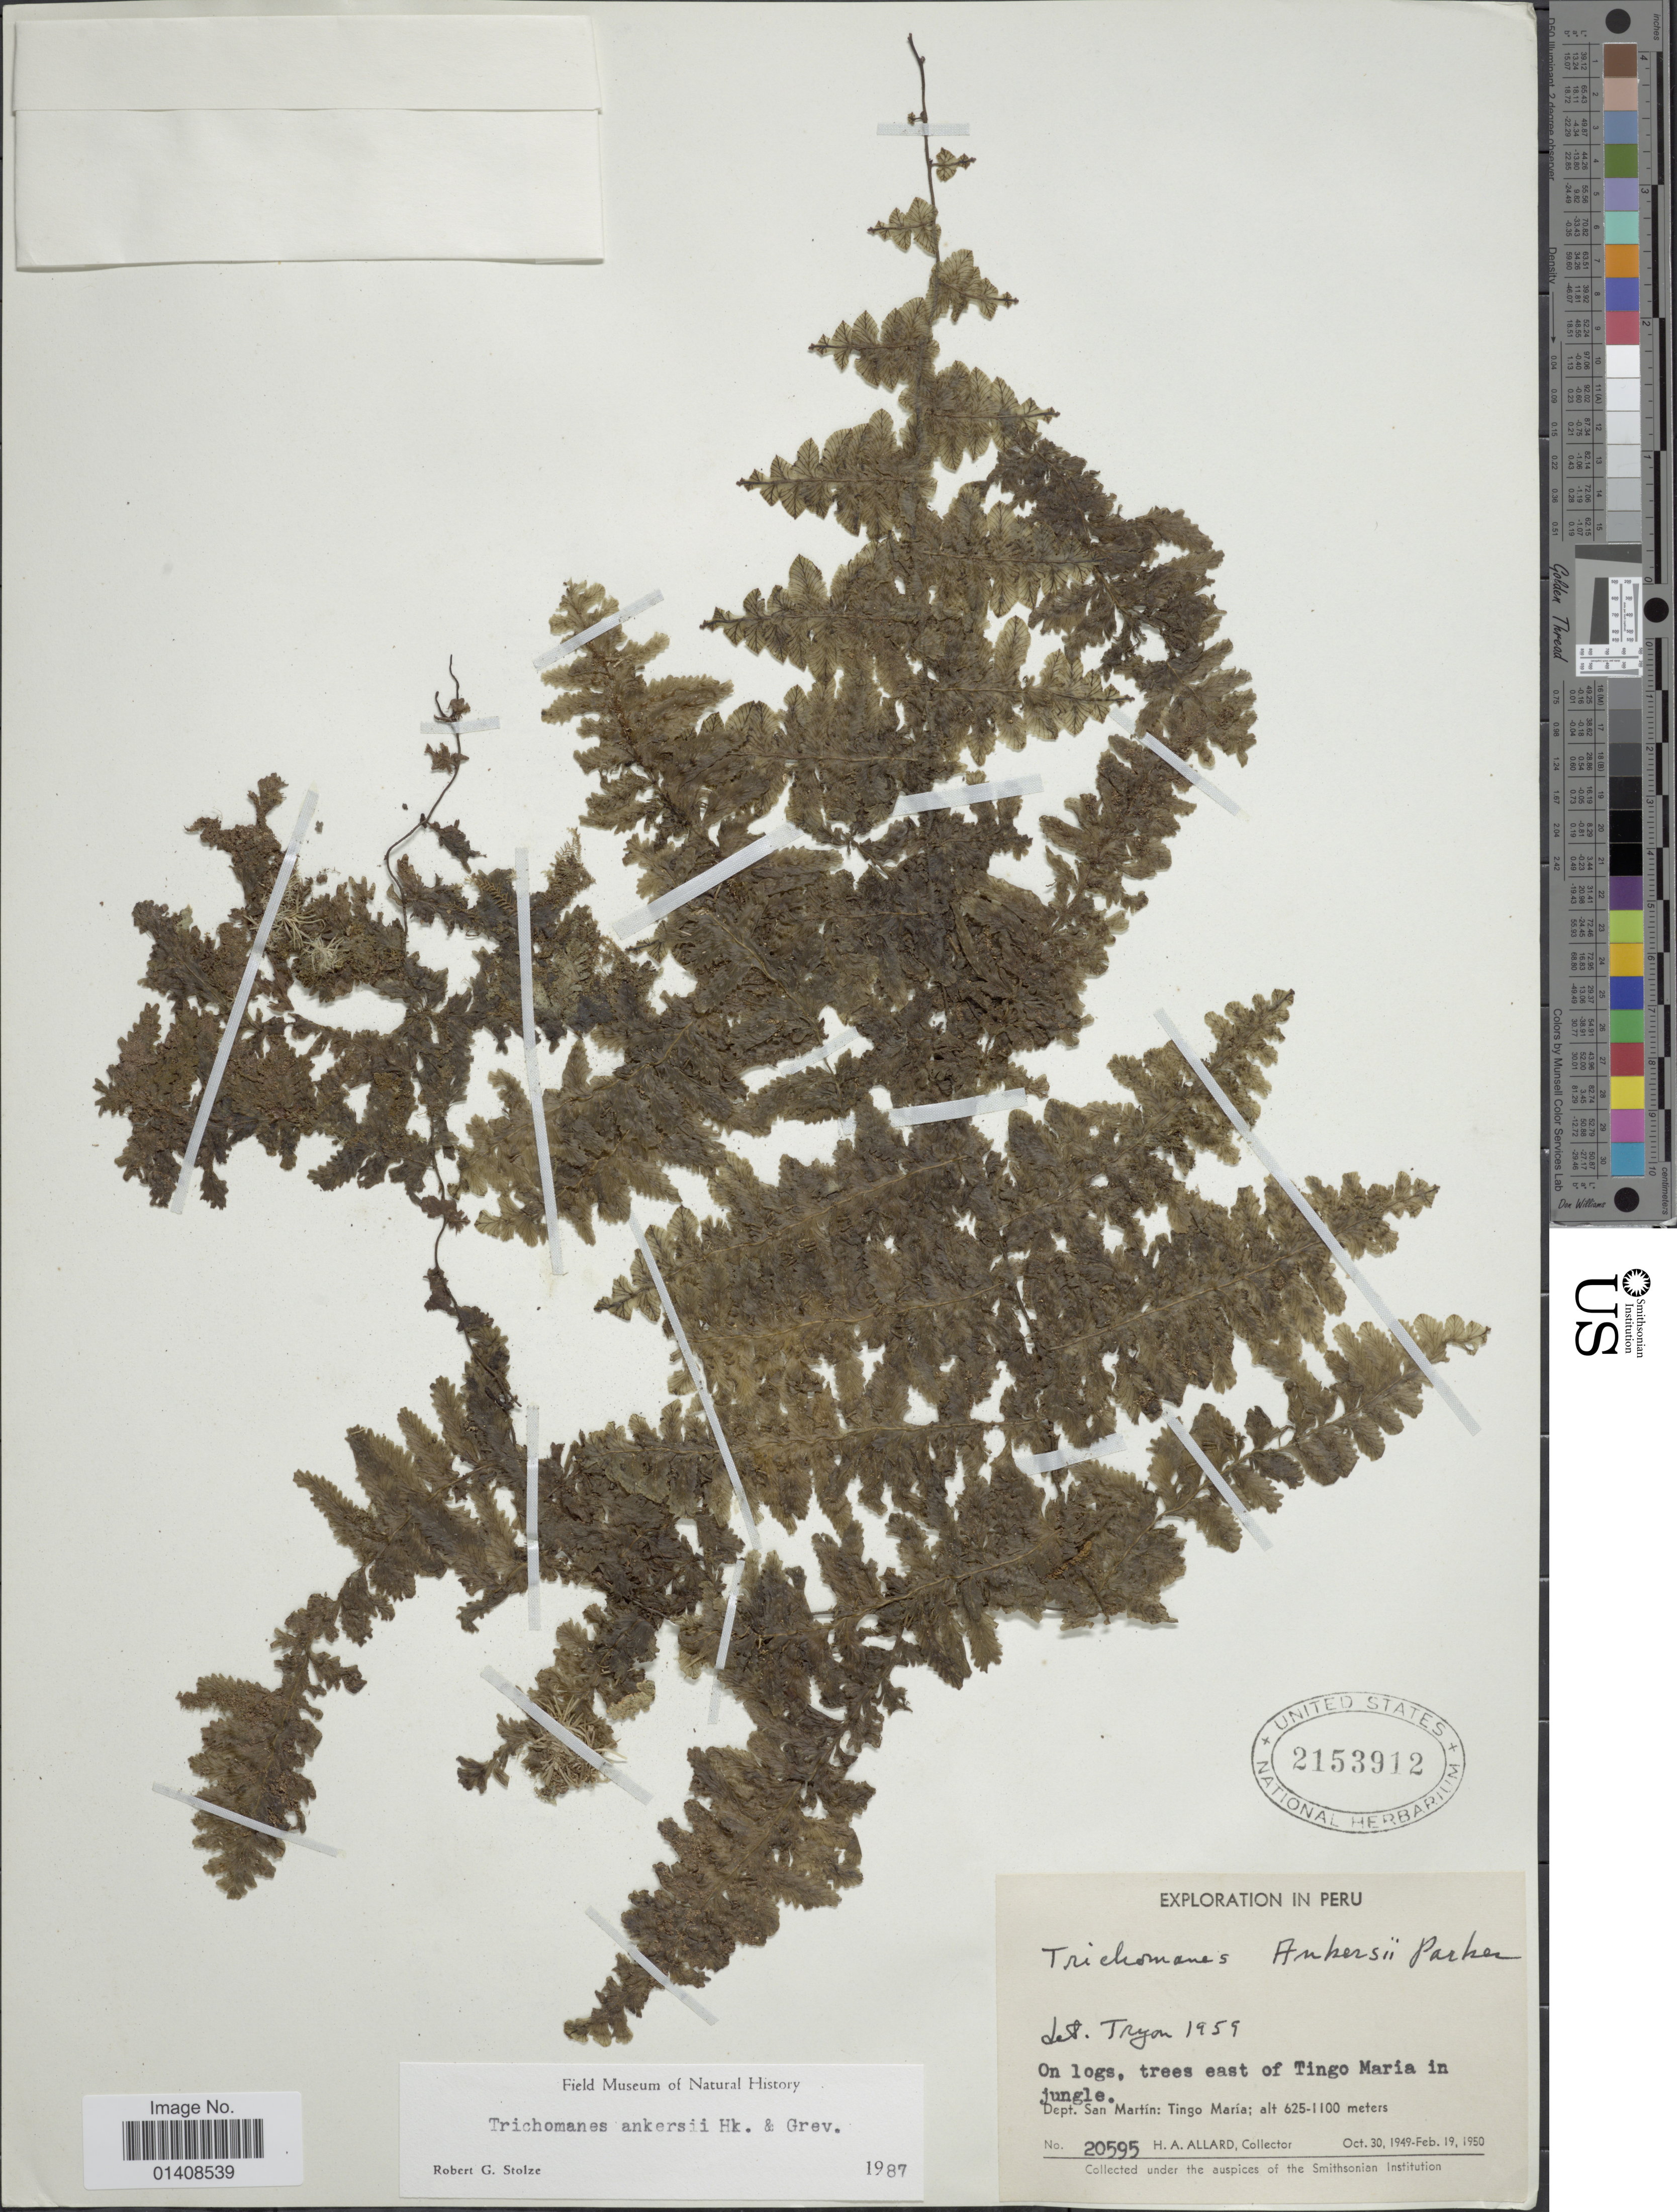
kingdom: Plantae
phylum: Tracheophyta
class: Polypodiopsida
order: Hymenophyllales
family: Hymenophyllaceae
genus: Trichomanes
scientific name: Trichomanes ankersii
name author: C. Parker ex Hook. & Grev.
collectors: H. A. Allard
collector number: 20595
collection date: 1949-10-30/1950-02-19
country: Peru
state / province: San Martín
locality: Trees east of Tingo Maria in jungle, Tingo Maria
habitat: on logs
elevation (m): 625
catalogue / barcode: US 2153912